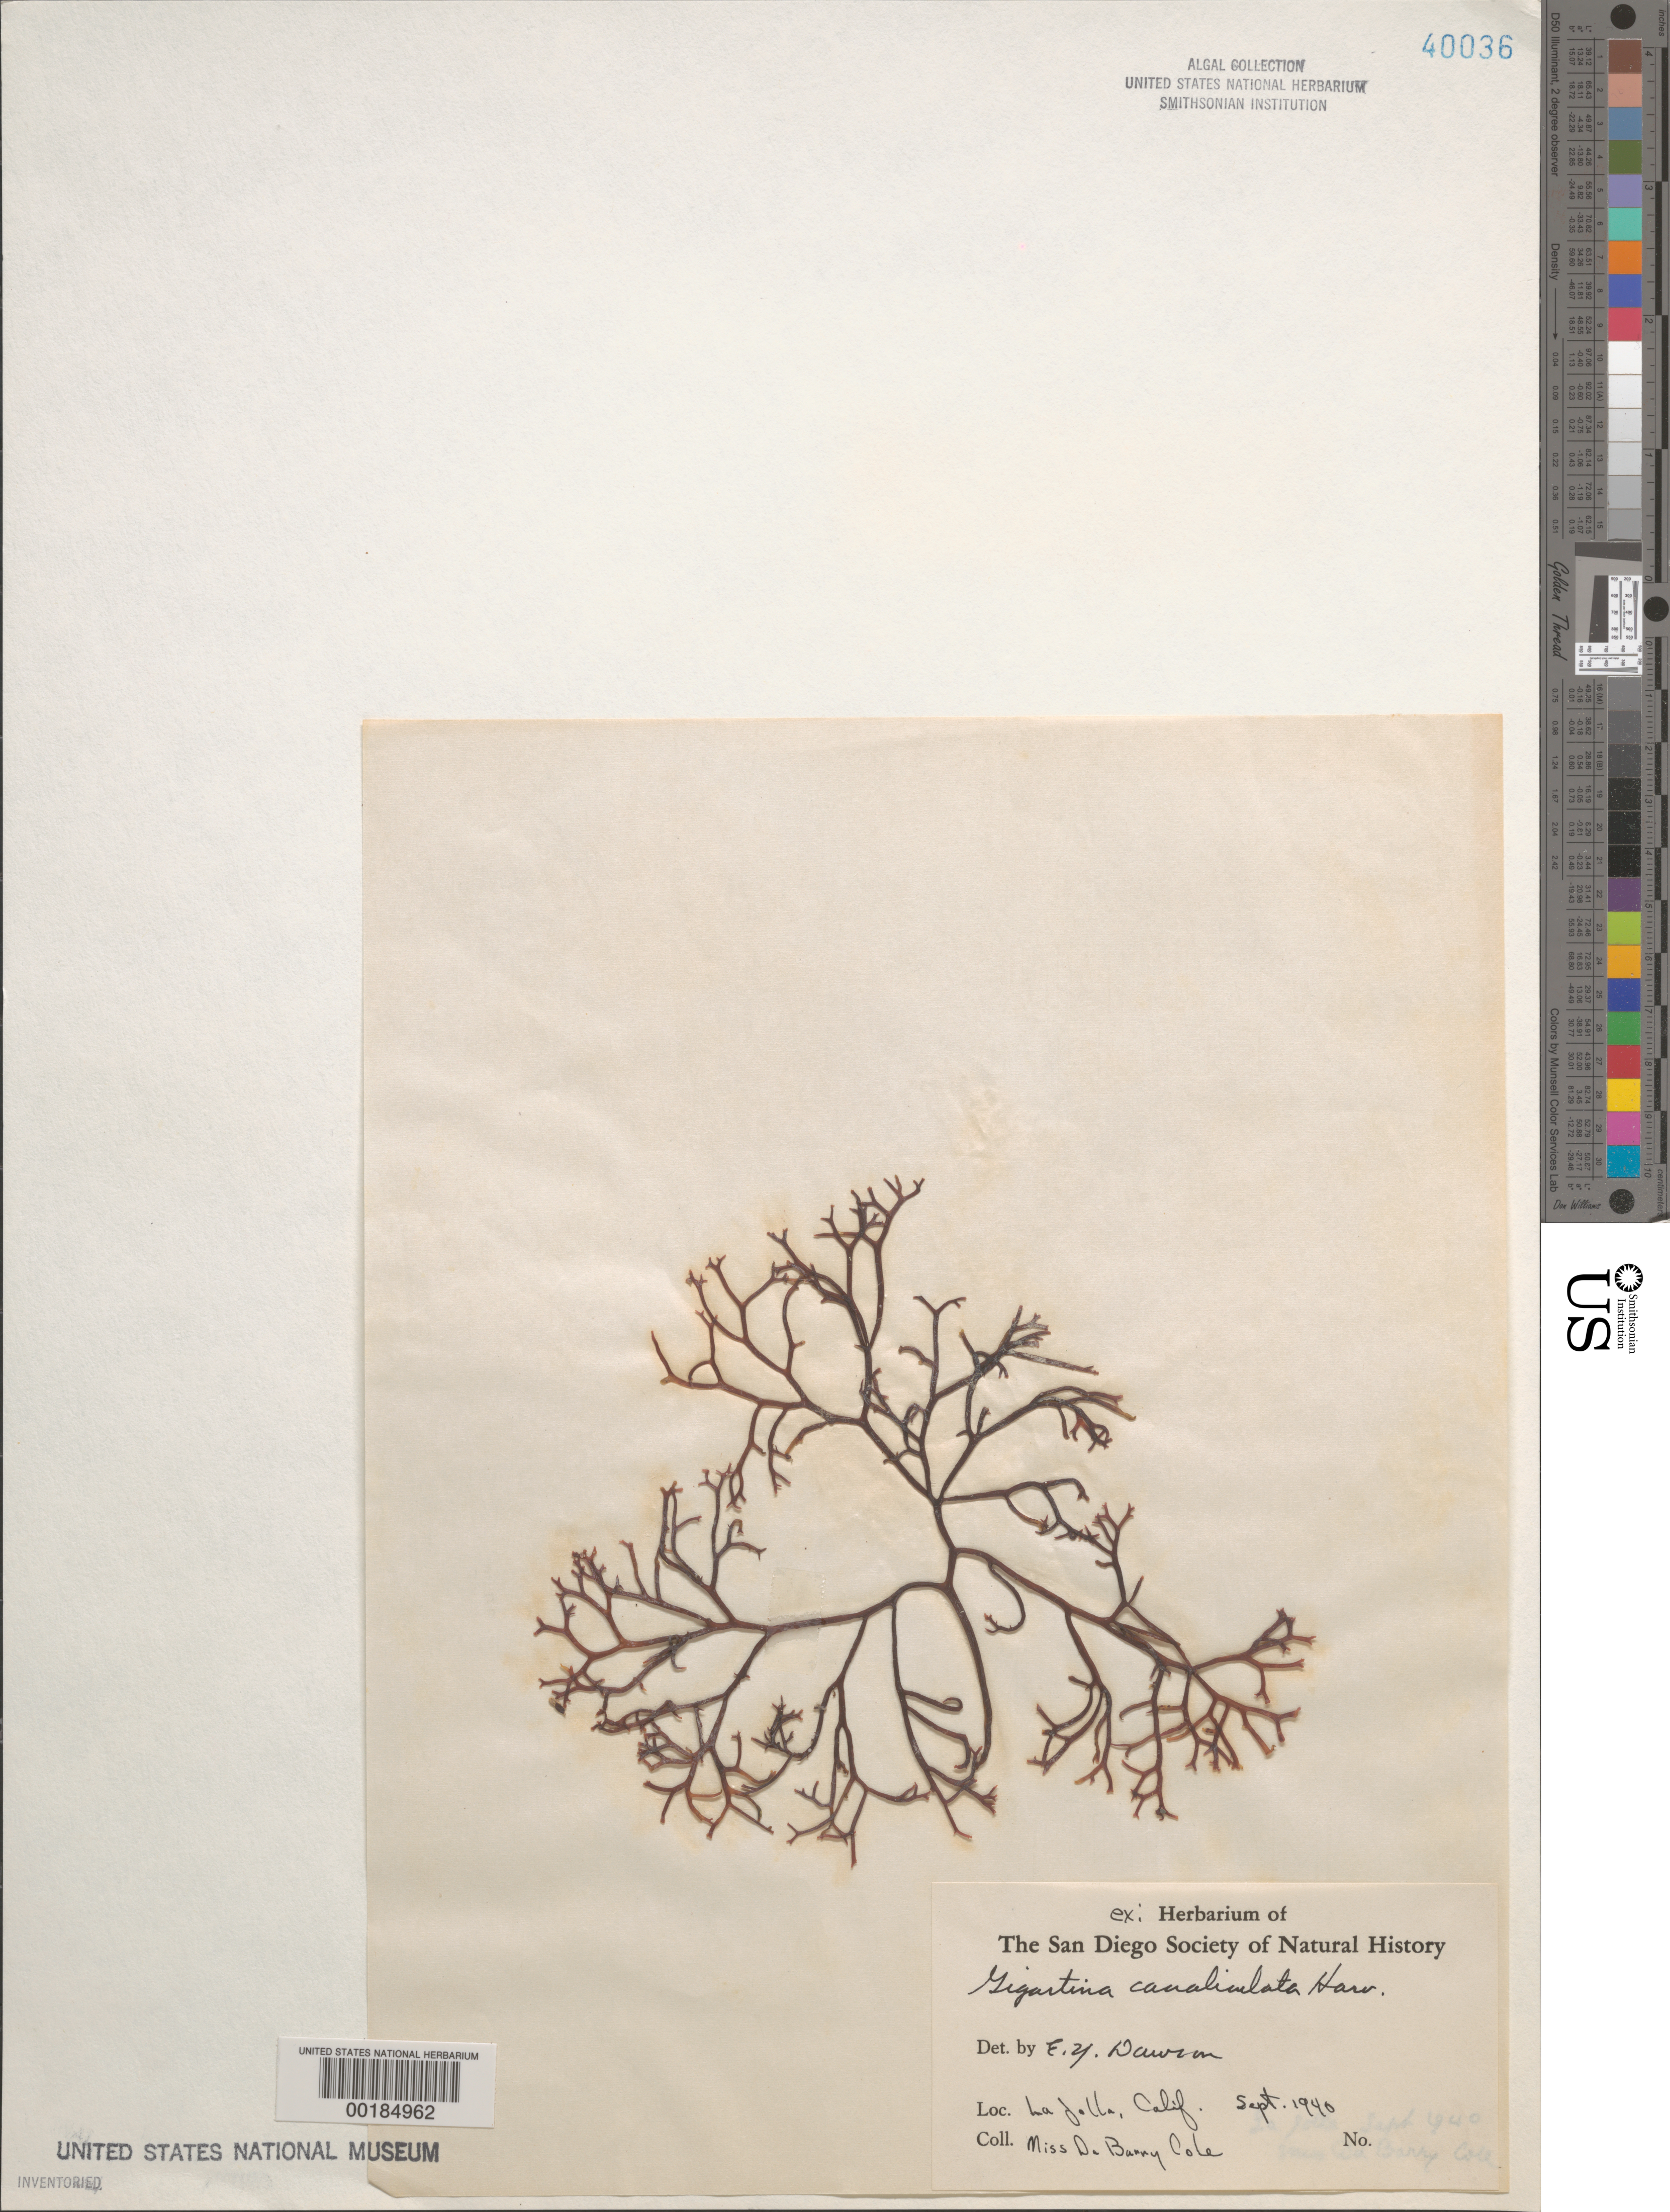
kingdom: Plantae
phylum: Rhodophyta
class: Florideophyceae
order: Gigartinales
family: Gigartinaceae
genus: Chondracanthus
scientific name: Chondracanthus canaliculatus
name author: (Harv.) Guiry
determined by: Algae name updating Project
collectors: D. B. Cole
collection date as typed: Sep 1940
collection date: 1940-09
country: United States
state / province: California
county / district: San Diego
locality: La Jolla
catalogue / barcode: US 40036